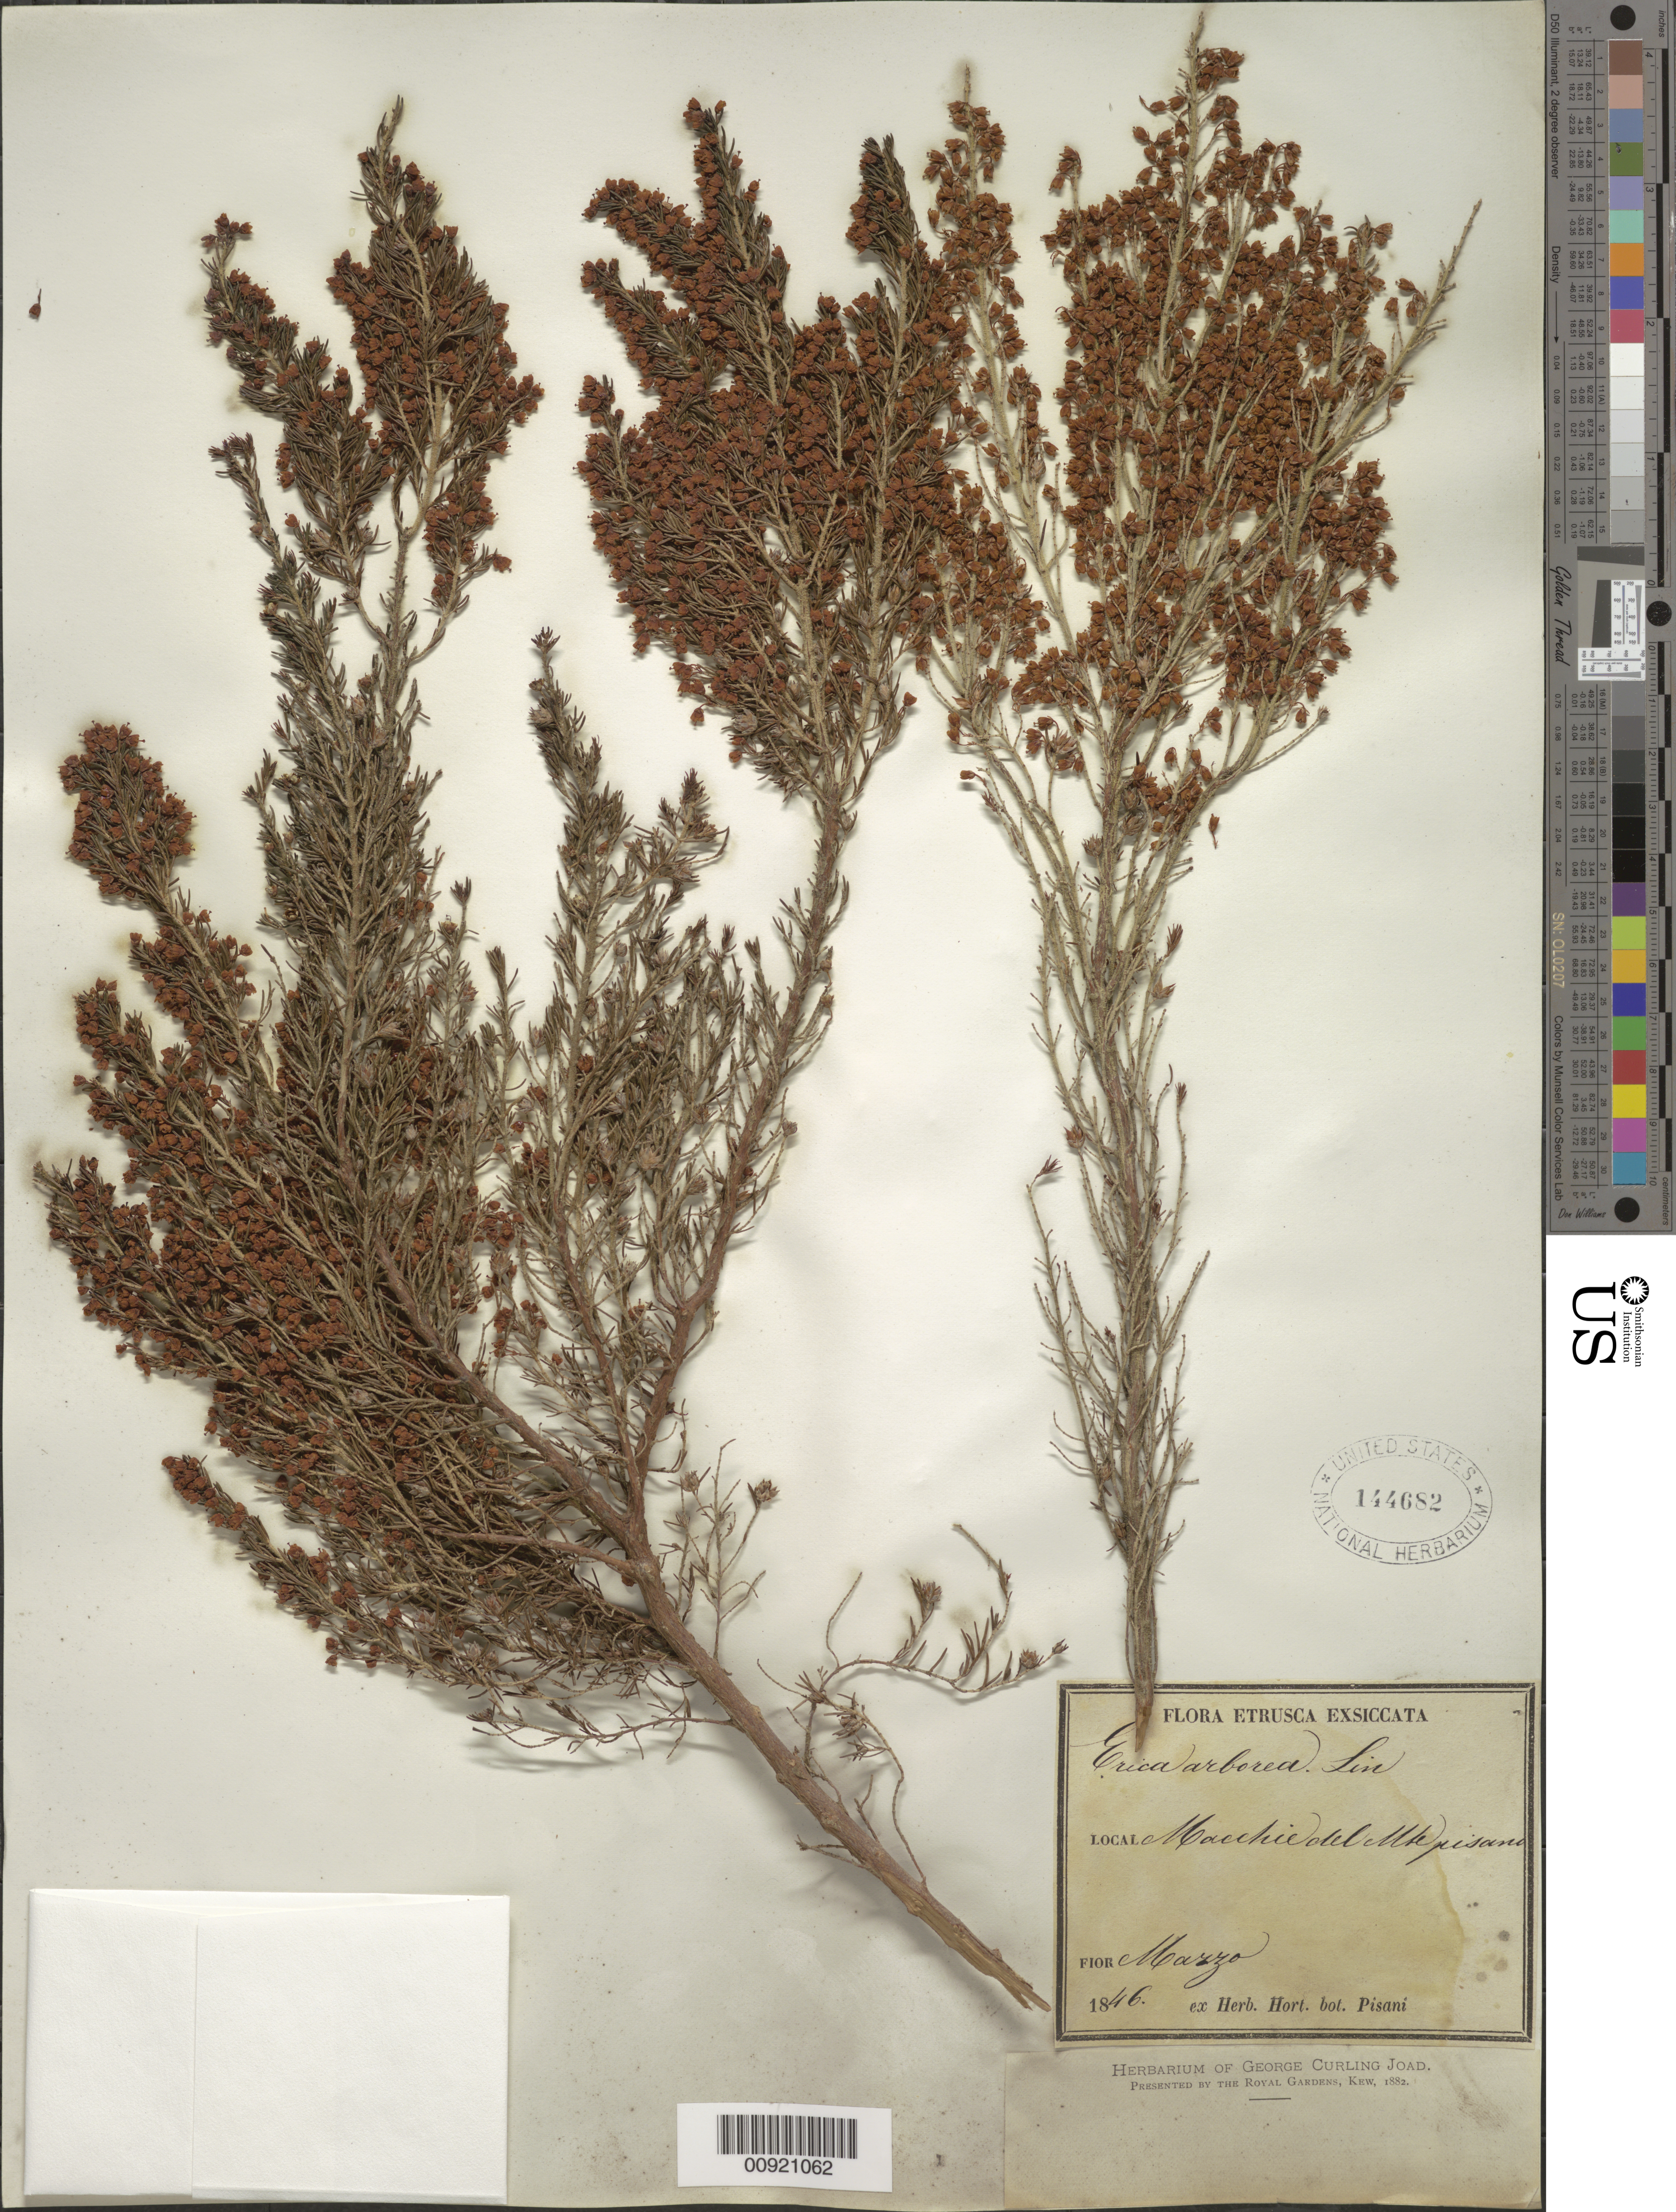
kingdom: Plantae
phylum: Tracheophyta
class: Magnoliopsida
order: Ericales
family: Ericaceae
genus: Erica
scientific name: Erica arborea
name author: L.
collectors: H. Pisani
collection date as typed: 1846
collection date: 1846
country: Italy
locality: Flora Etrusca Exsiccata. Macchie del [ ] pisani. Fior. Marzo.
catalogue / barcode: US 144682